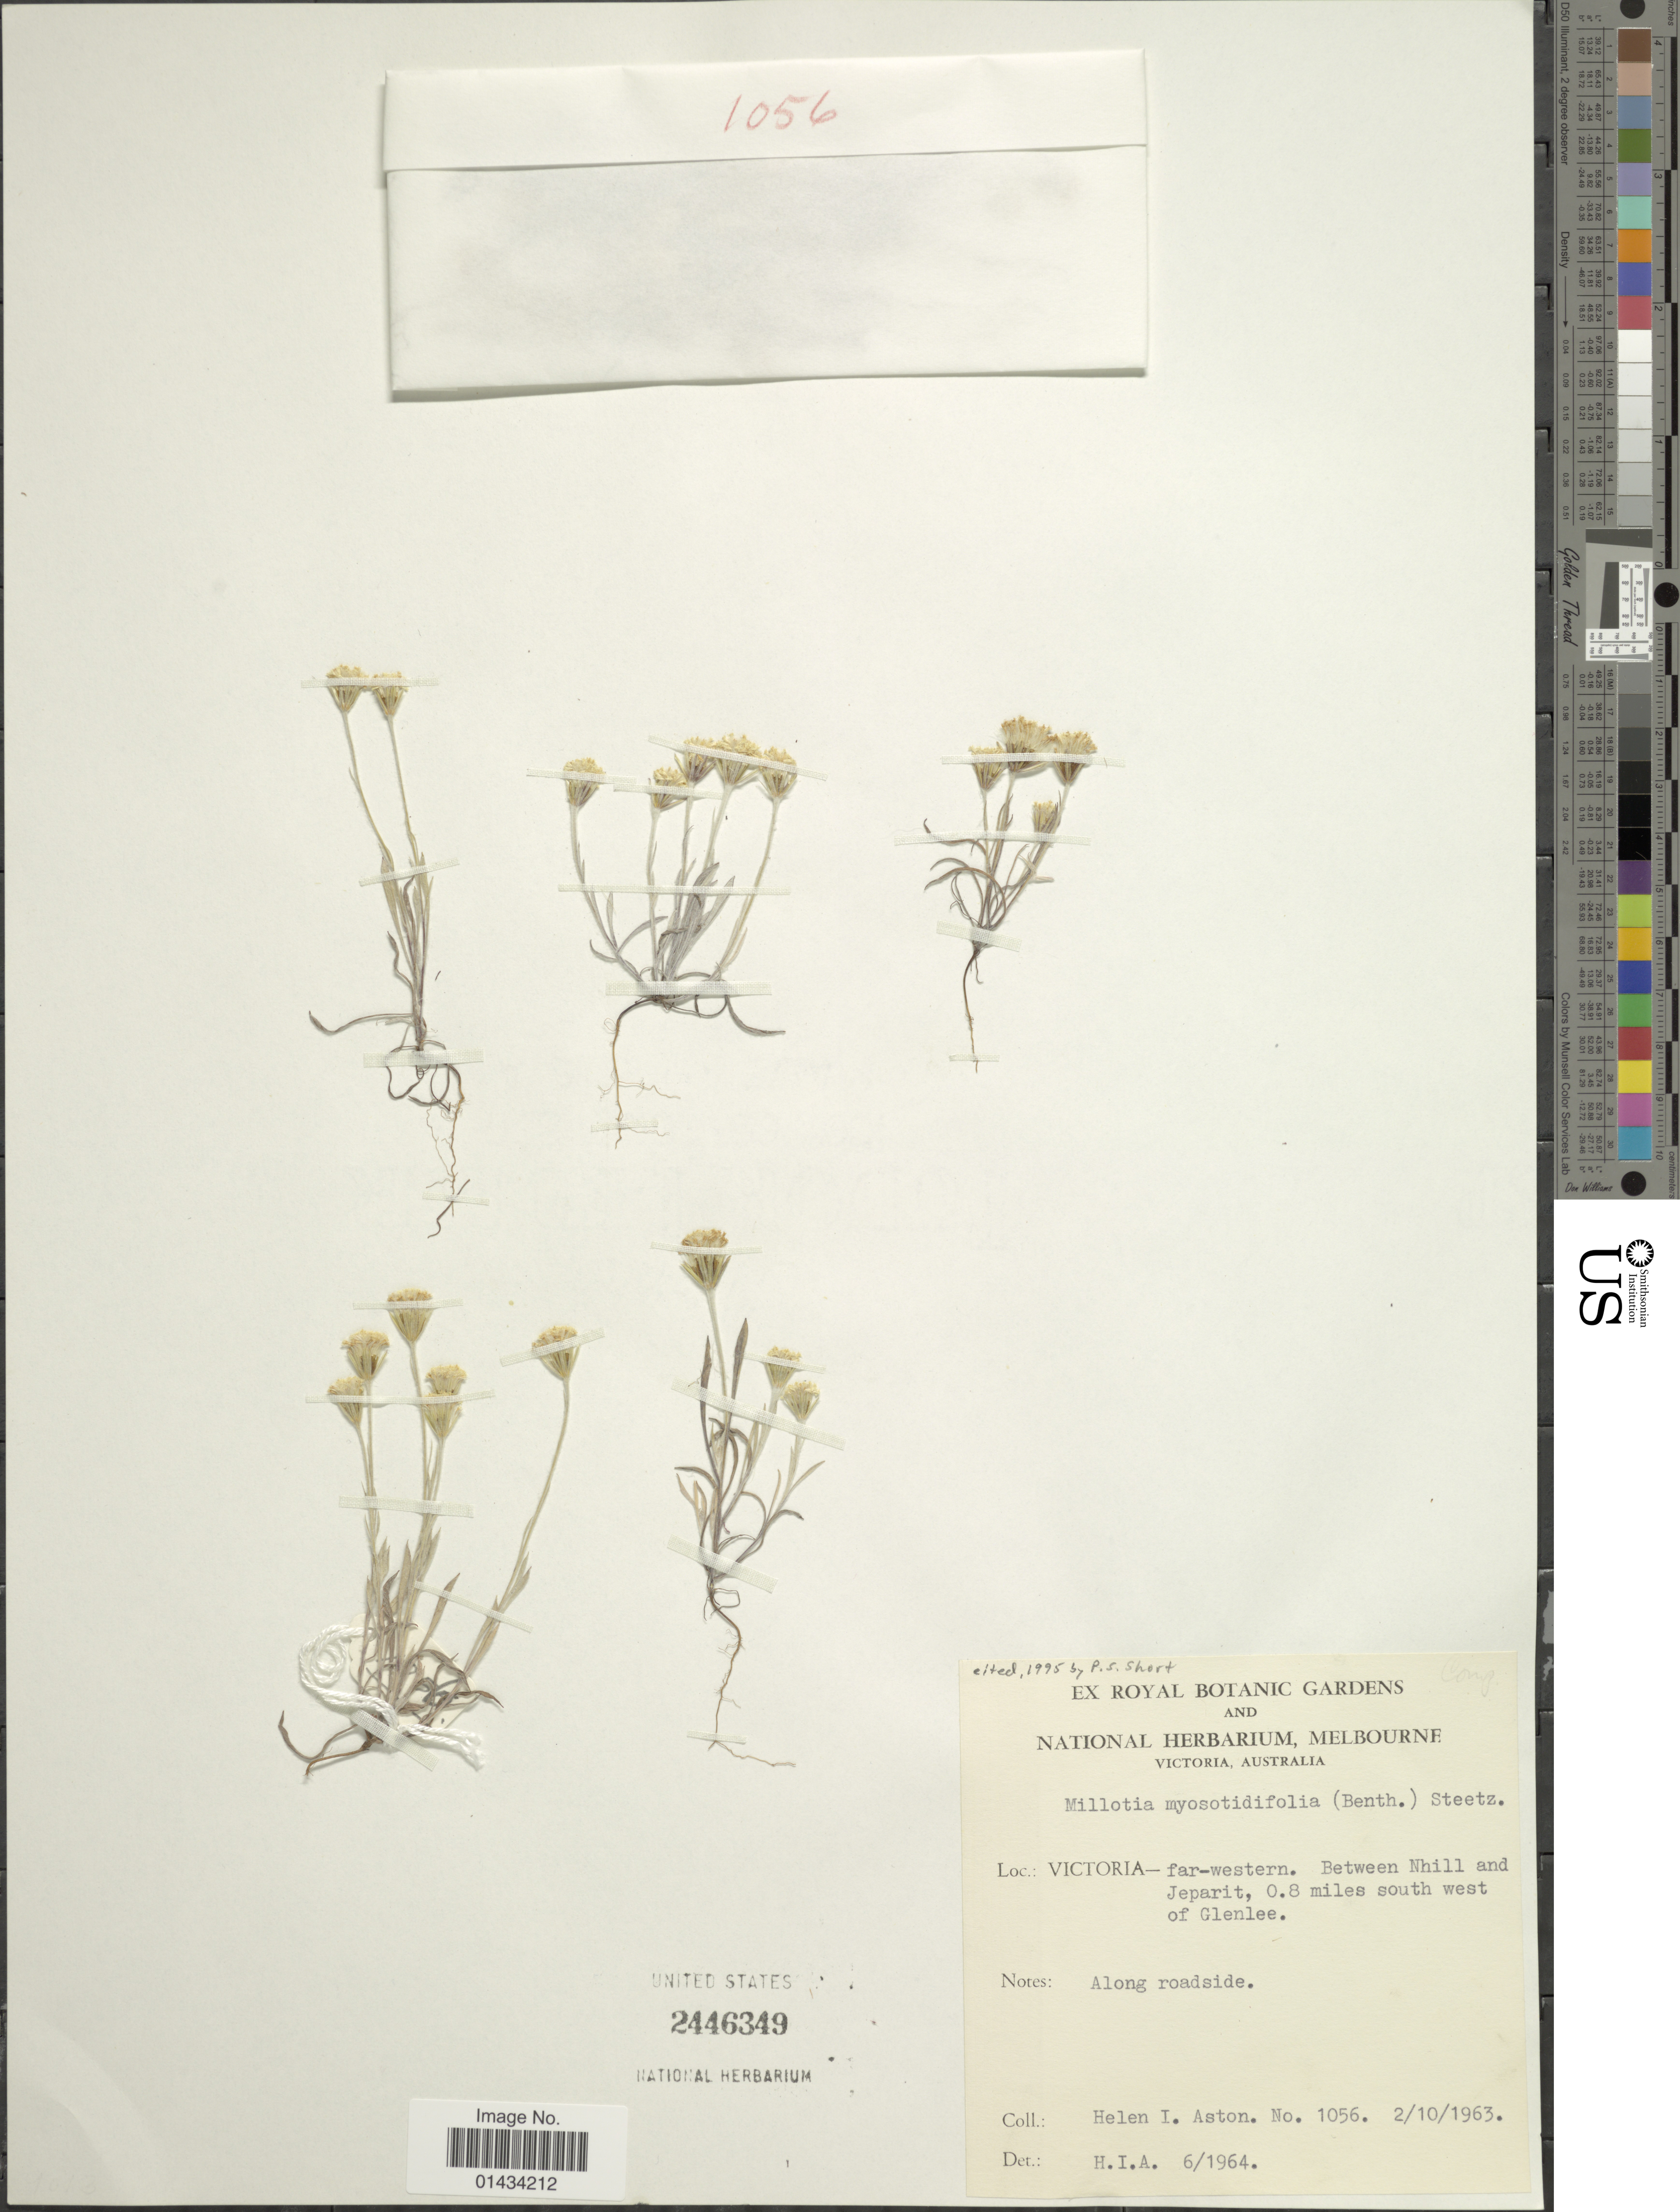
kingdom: Plantae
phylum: Tracheophyta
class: Magnoliopsida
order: Asterales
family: Asteraceae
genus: Millotia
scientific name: Millotia myosotidifolia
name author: (Benth.) Steetz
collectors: H. I. Aston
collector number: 1056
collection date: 1963-10-02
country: Australia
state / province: Victoria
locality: Victoria, far-western, between Nhill and Jeparit, 0.8 miles south west of Glenlee, along roadside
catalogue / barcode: US 2446349